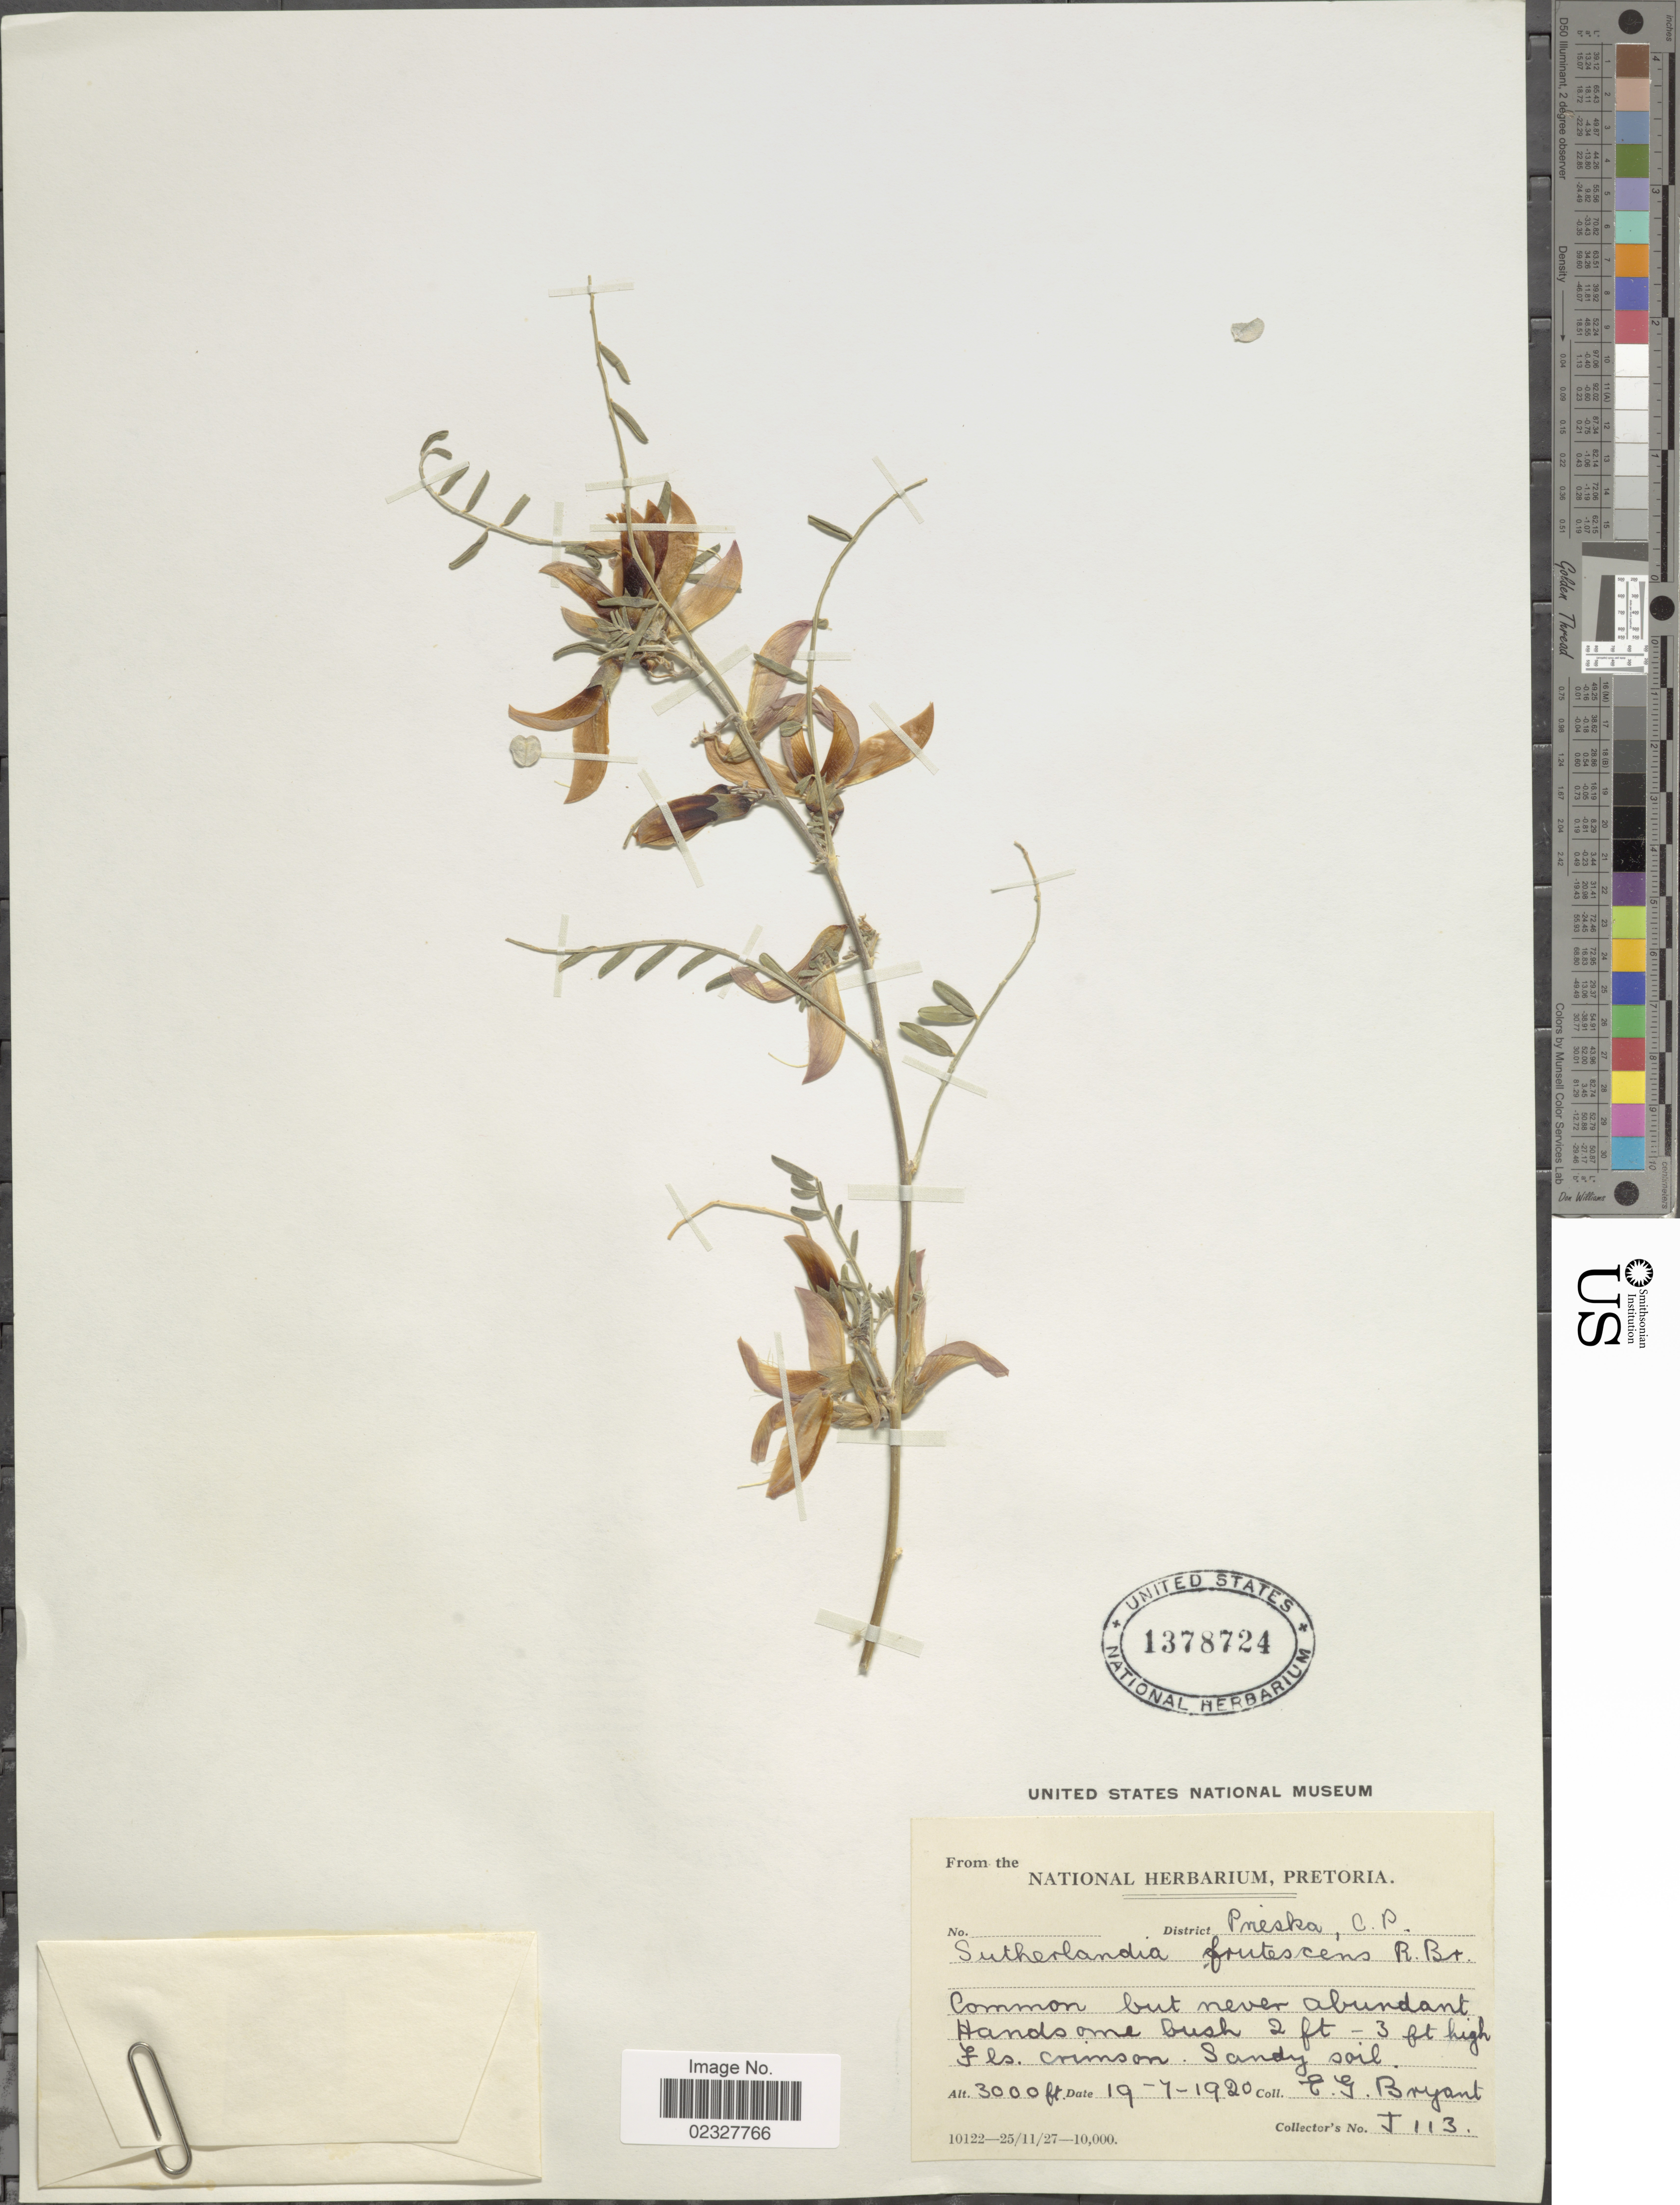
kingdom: Plantae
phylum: Tracheophyta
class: Magnoliopsida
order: Fabales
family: Fabaceae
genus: Sutherlandia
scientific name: Sutherlandia frutescens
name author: (L.) R. Br. ex W.T. Aiton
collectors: E. Bryant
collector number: I113*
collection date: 1920-07-19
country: South Africa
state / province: Northern Cape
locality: District Prieska C.P.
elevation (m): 914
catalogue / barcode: US 1378724